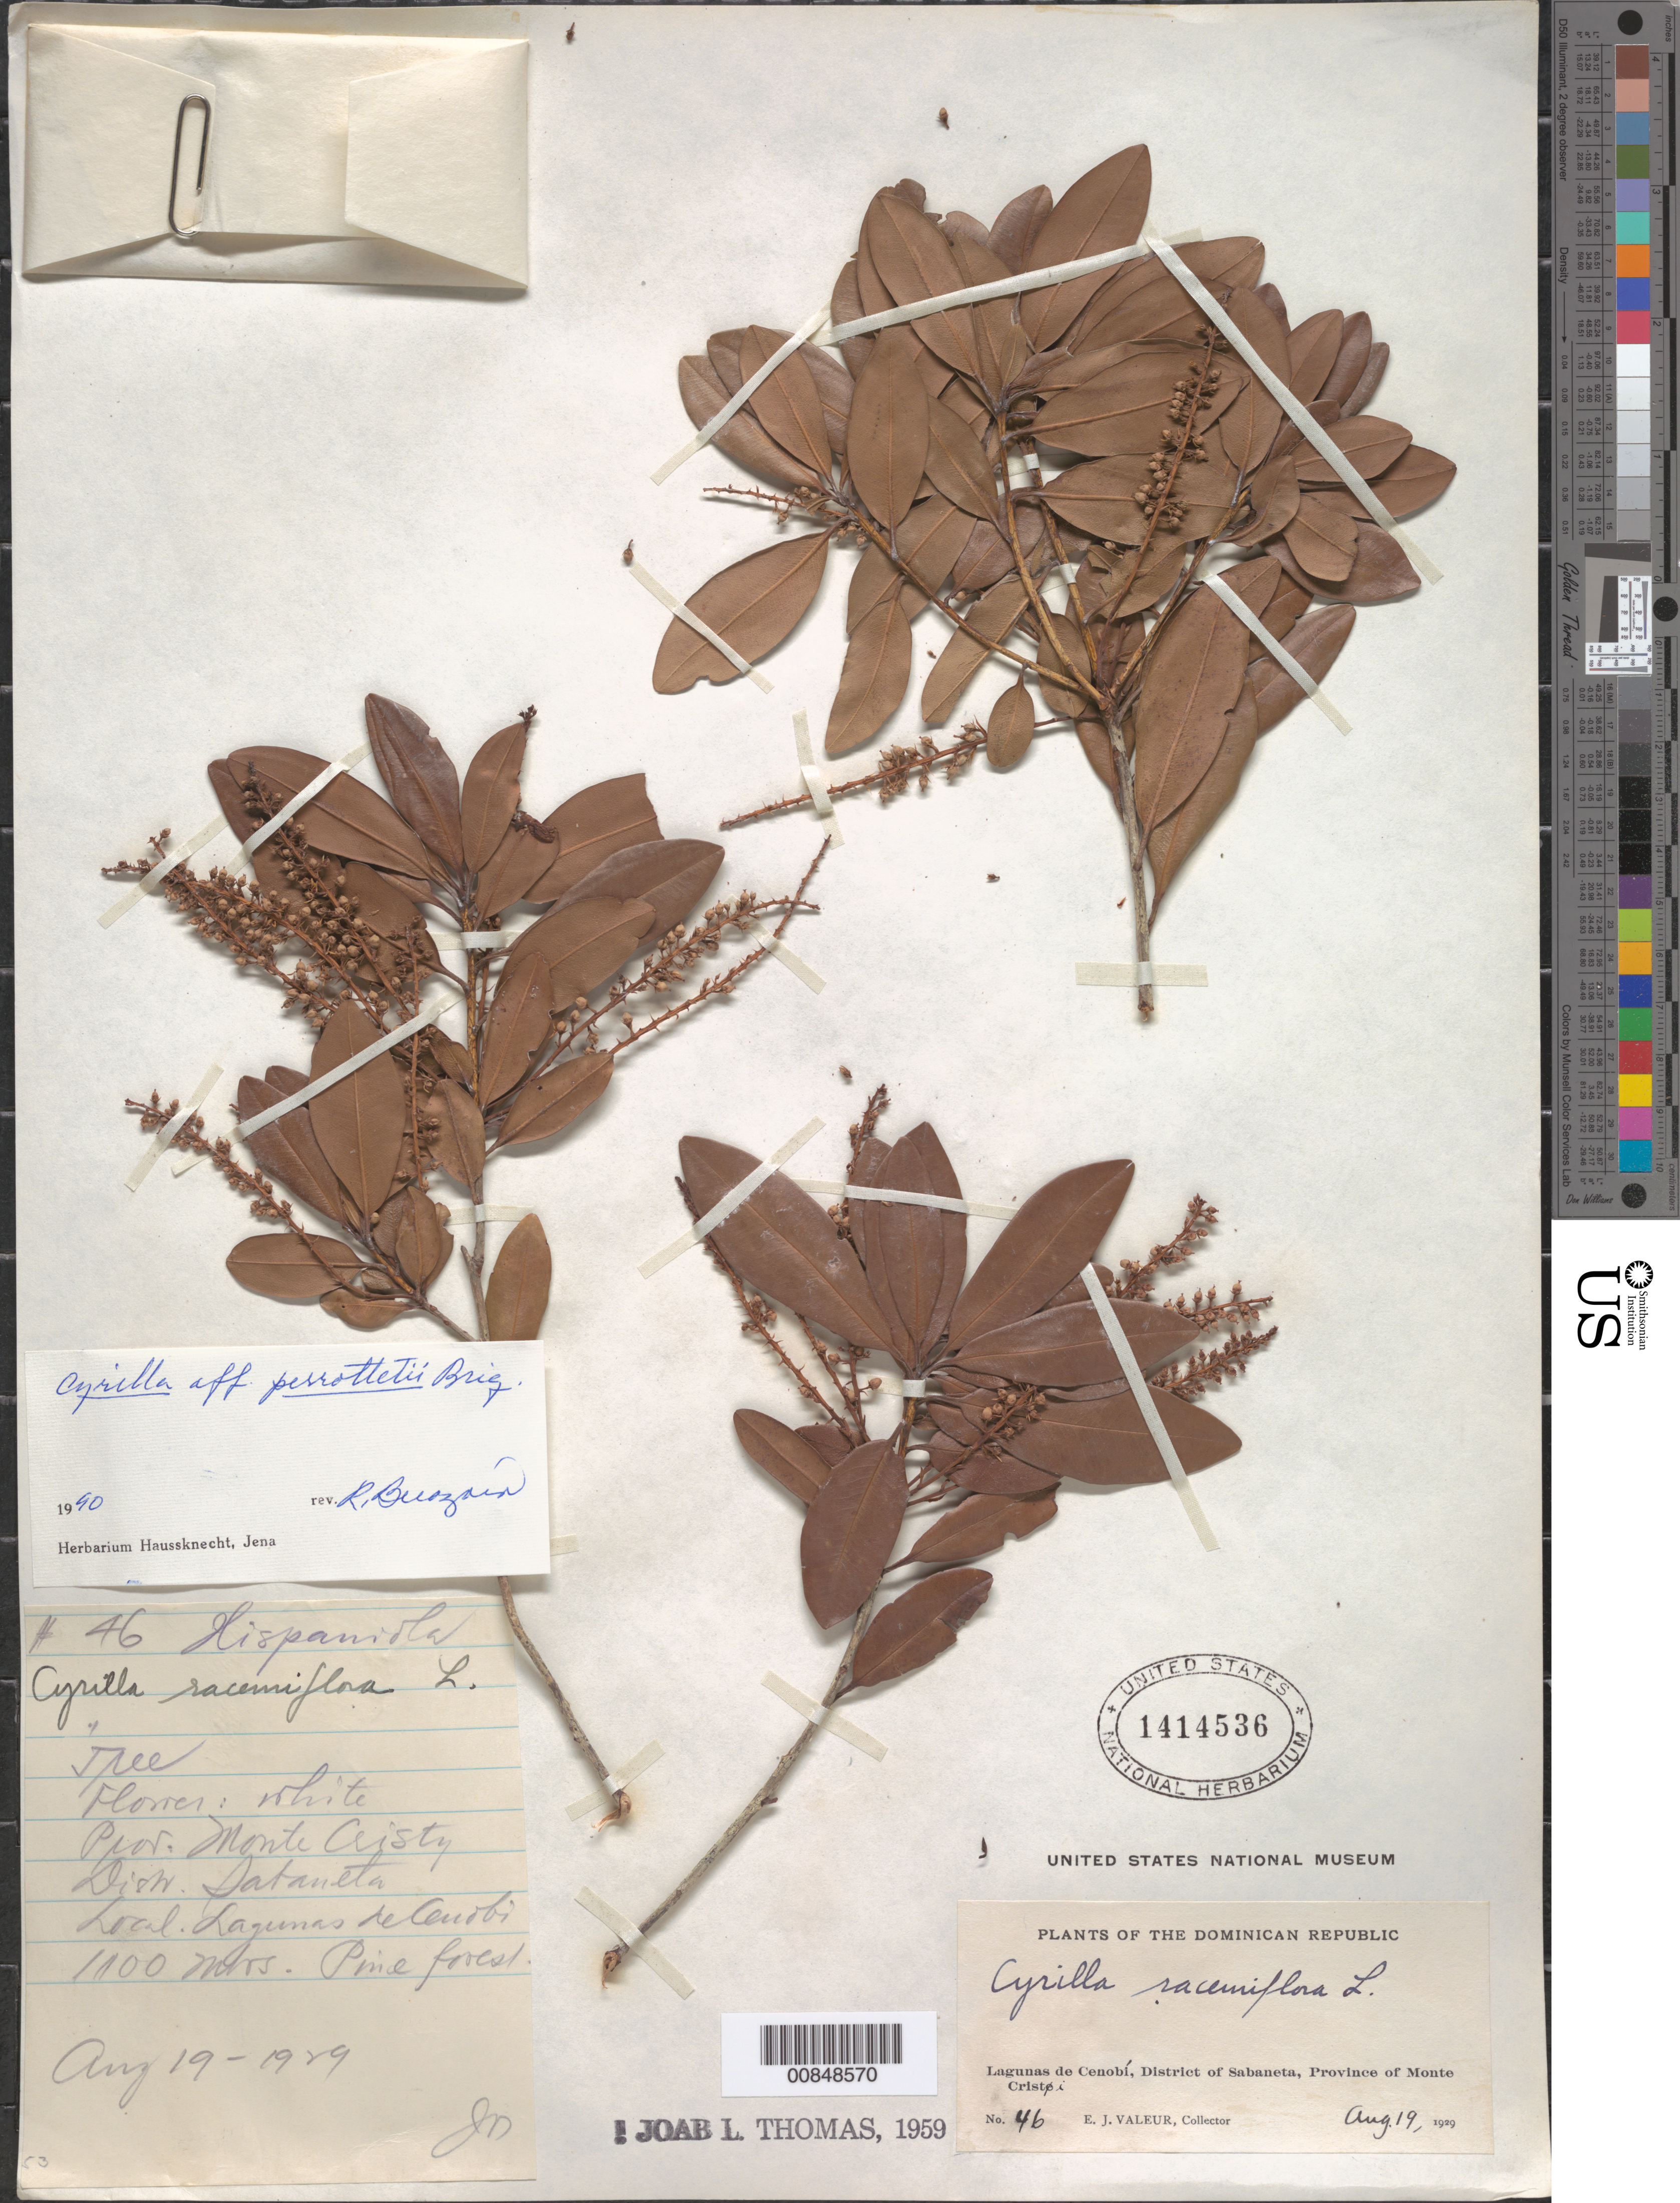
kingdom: Plantae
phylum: Tracheophyta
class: Magnoliopsida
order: Ericales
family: Cyrillaceae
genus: Cyrilla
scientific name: Cyrilla racemiflora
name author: L.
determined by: Berazaín, R.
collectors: E. Valeur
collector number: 46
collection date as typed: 19 Aug 1929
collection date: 1929-08-19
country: Dominican Republic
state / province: Monte Cristi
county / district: Sabaneta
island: Hispaniola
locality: Lagunas de Cenobí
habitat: Pine forest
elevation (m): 1100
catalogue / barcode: US 1414536